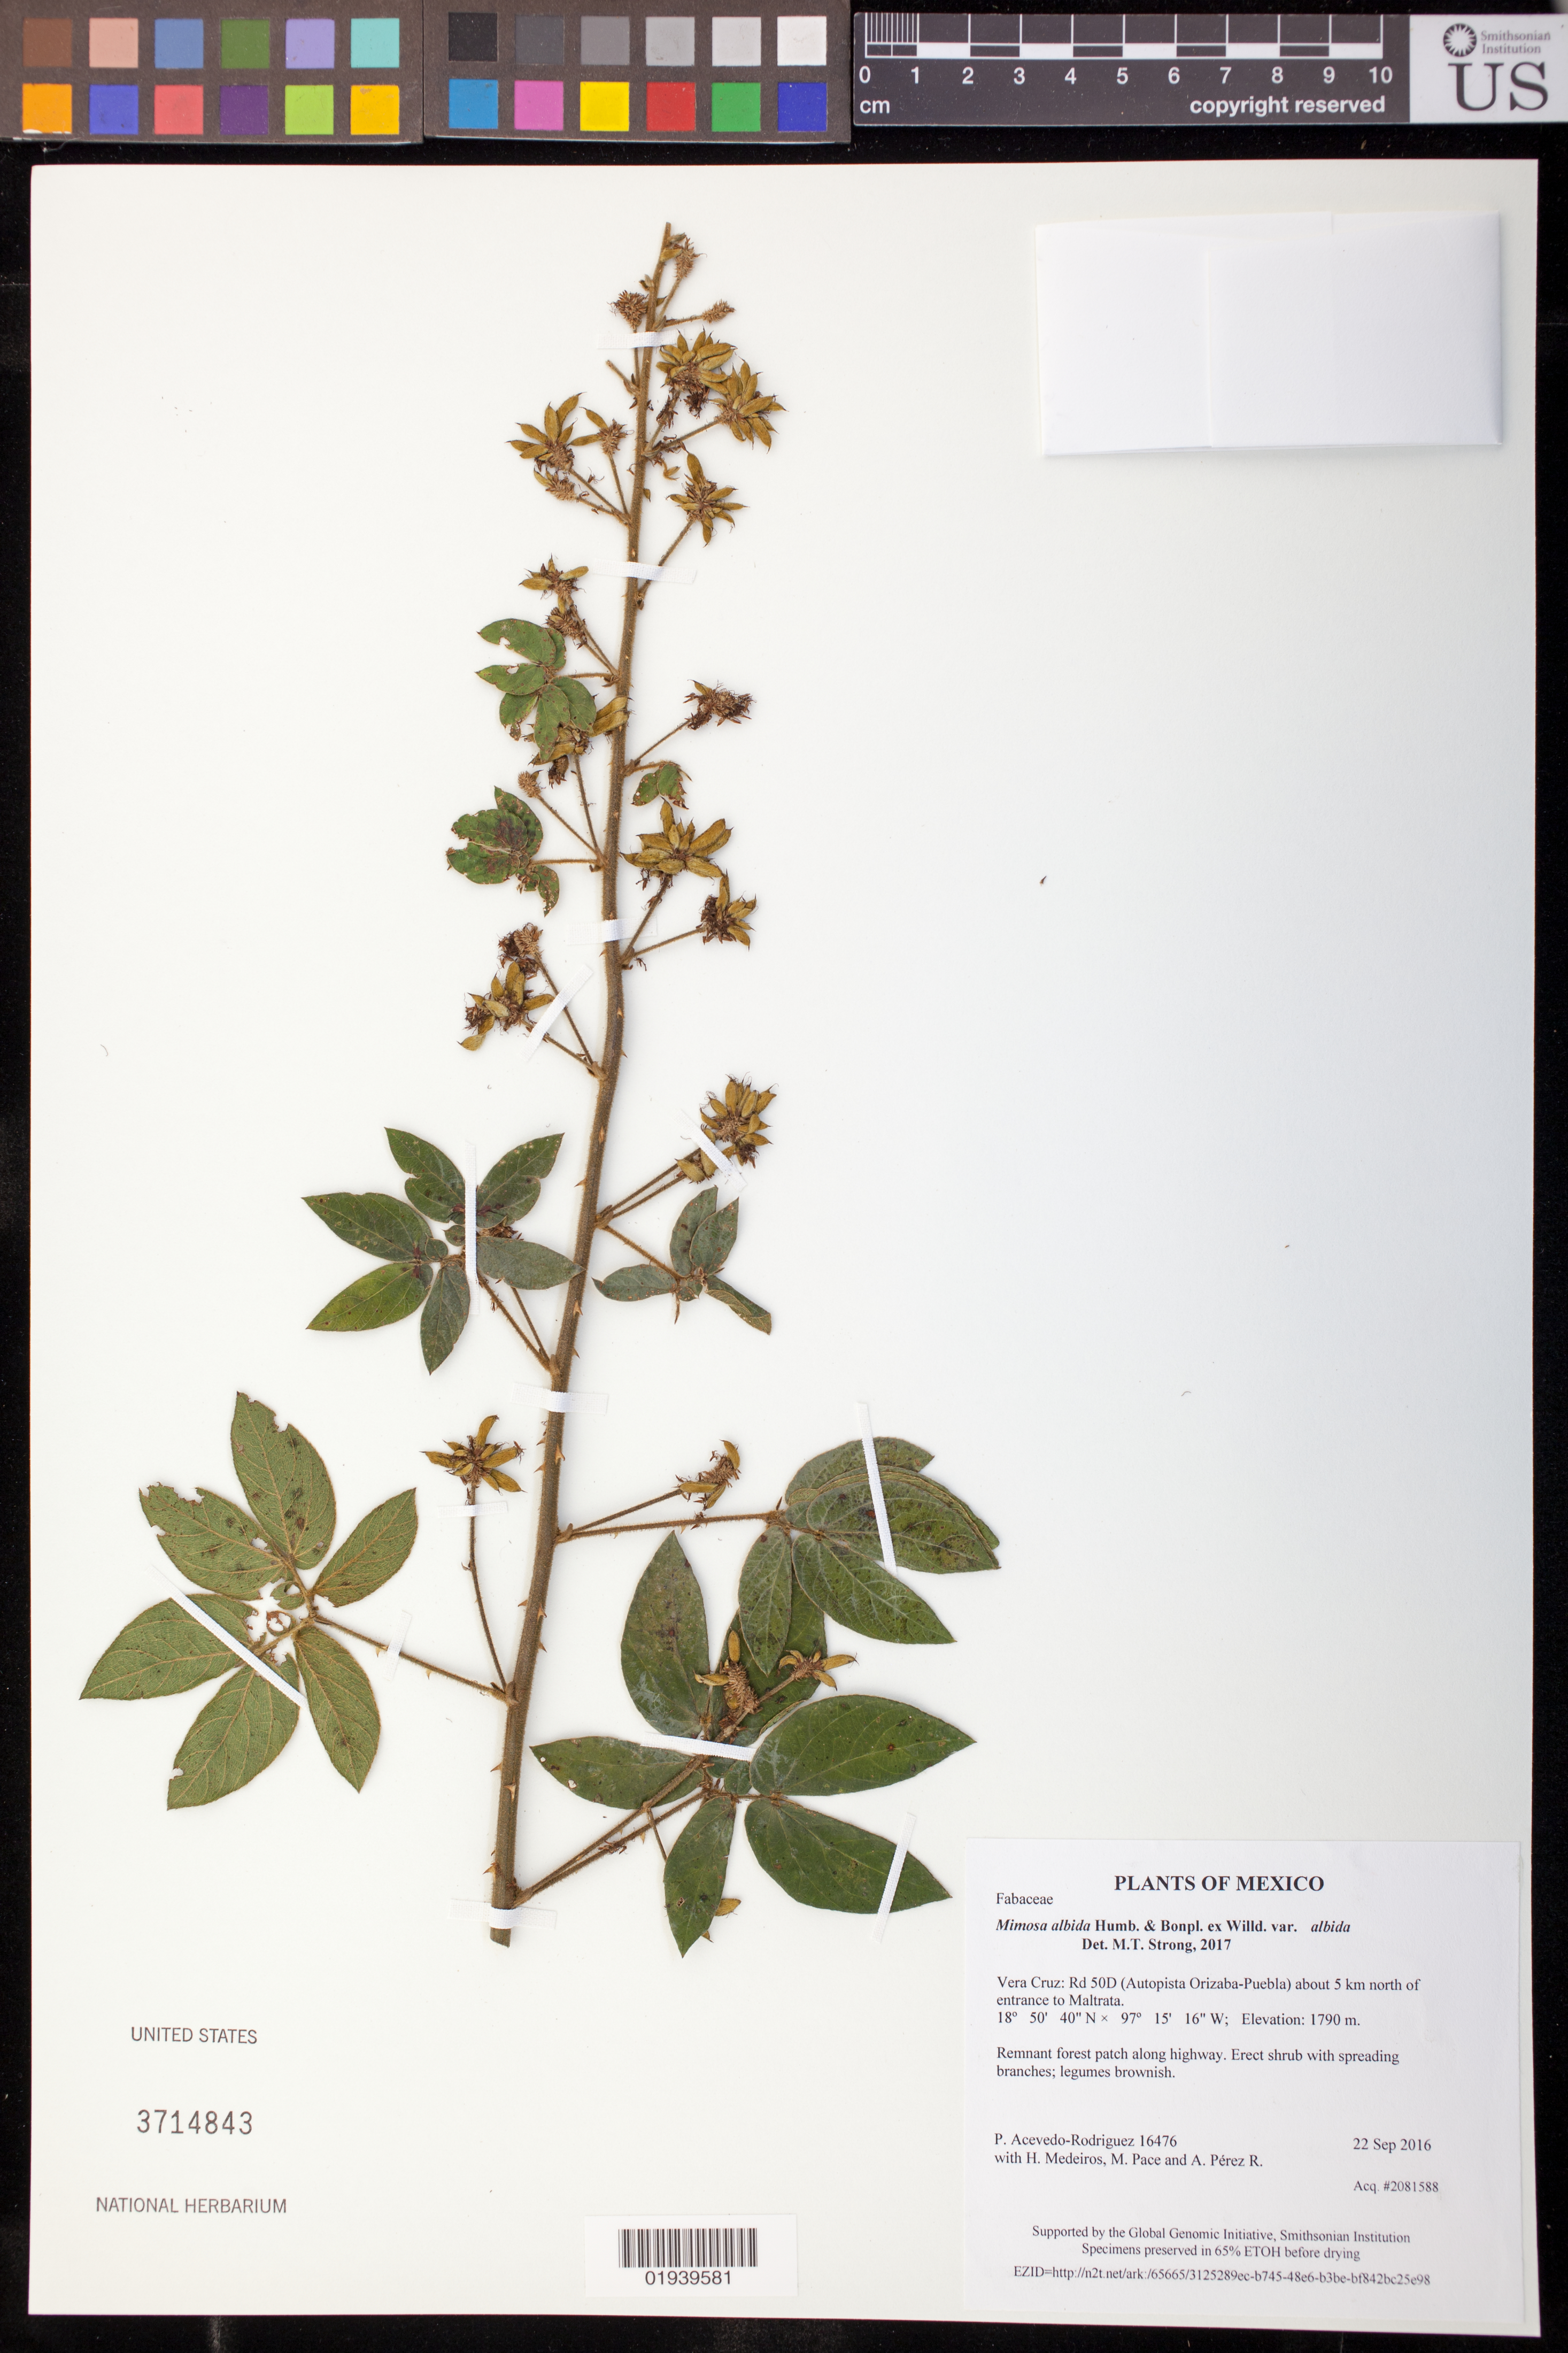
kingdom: Plantae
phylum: Tracheophyta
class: Magnoliopsida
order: Fabales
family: Fabaceae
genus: Mimosa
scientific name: Mimosa albida var. albida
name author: Humb. & Bonpl. ex Willd.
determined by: Strong, M. T., (US), Smithsonian Institution - National Museum of Natural History (UNITED STATES)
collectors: P. Acevedo-Rodr., H. Medeiros, M. R. Pace & A. Pérez R.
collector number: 16476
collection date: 2016-09-22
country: Mexico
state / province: Veracruz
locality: Rd 50D (Autopista Orizaba-PPuebla) about 5 km north of entrance to Maltrata.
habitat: Remnant forest patch along highway.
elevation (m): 1790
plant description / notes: US, NY, K, MO, F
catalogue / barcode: US 3714843